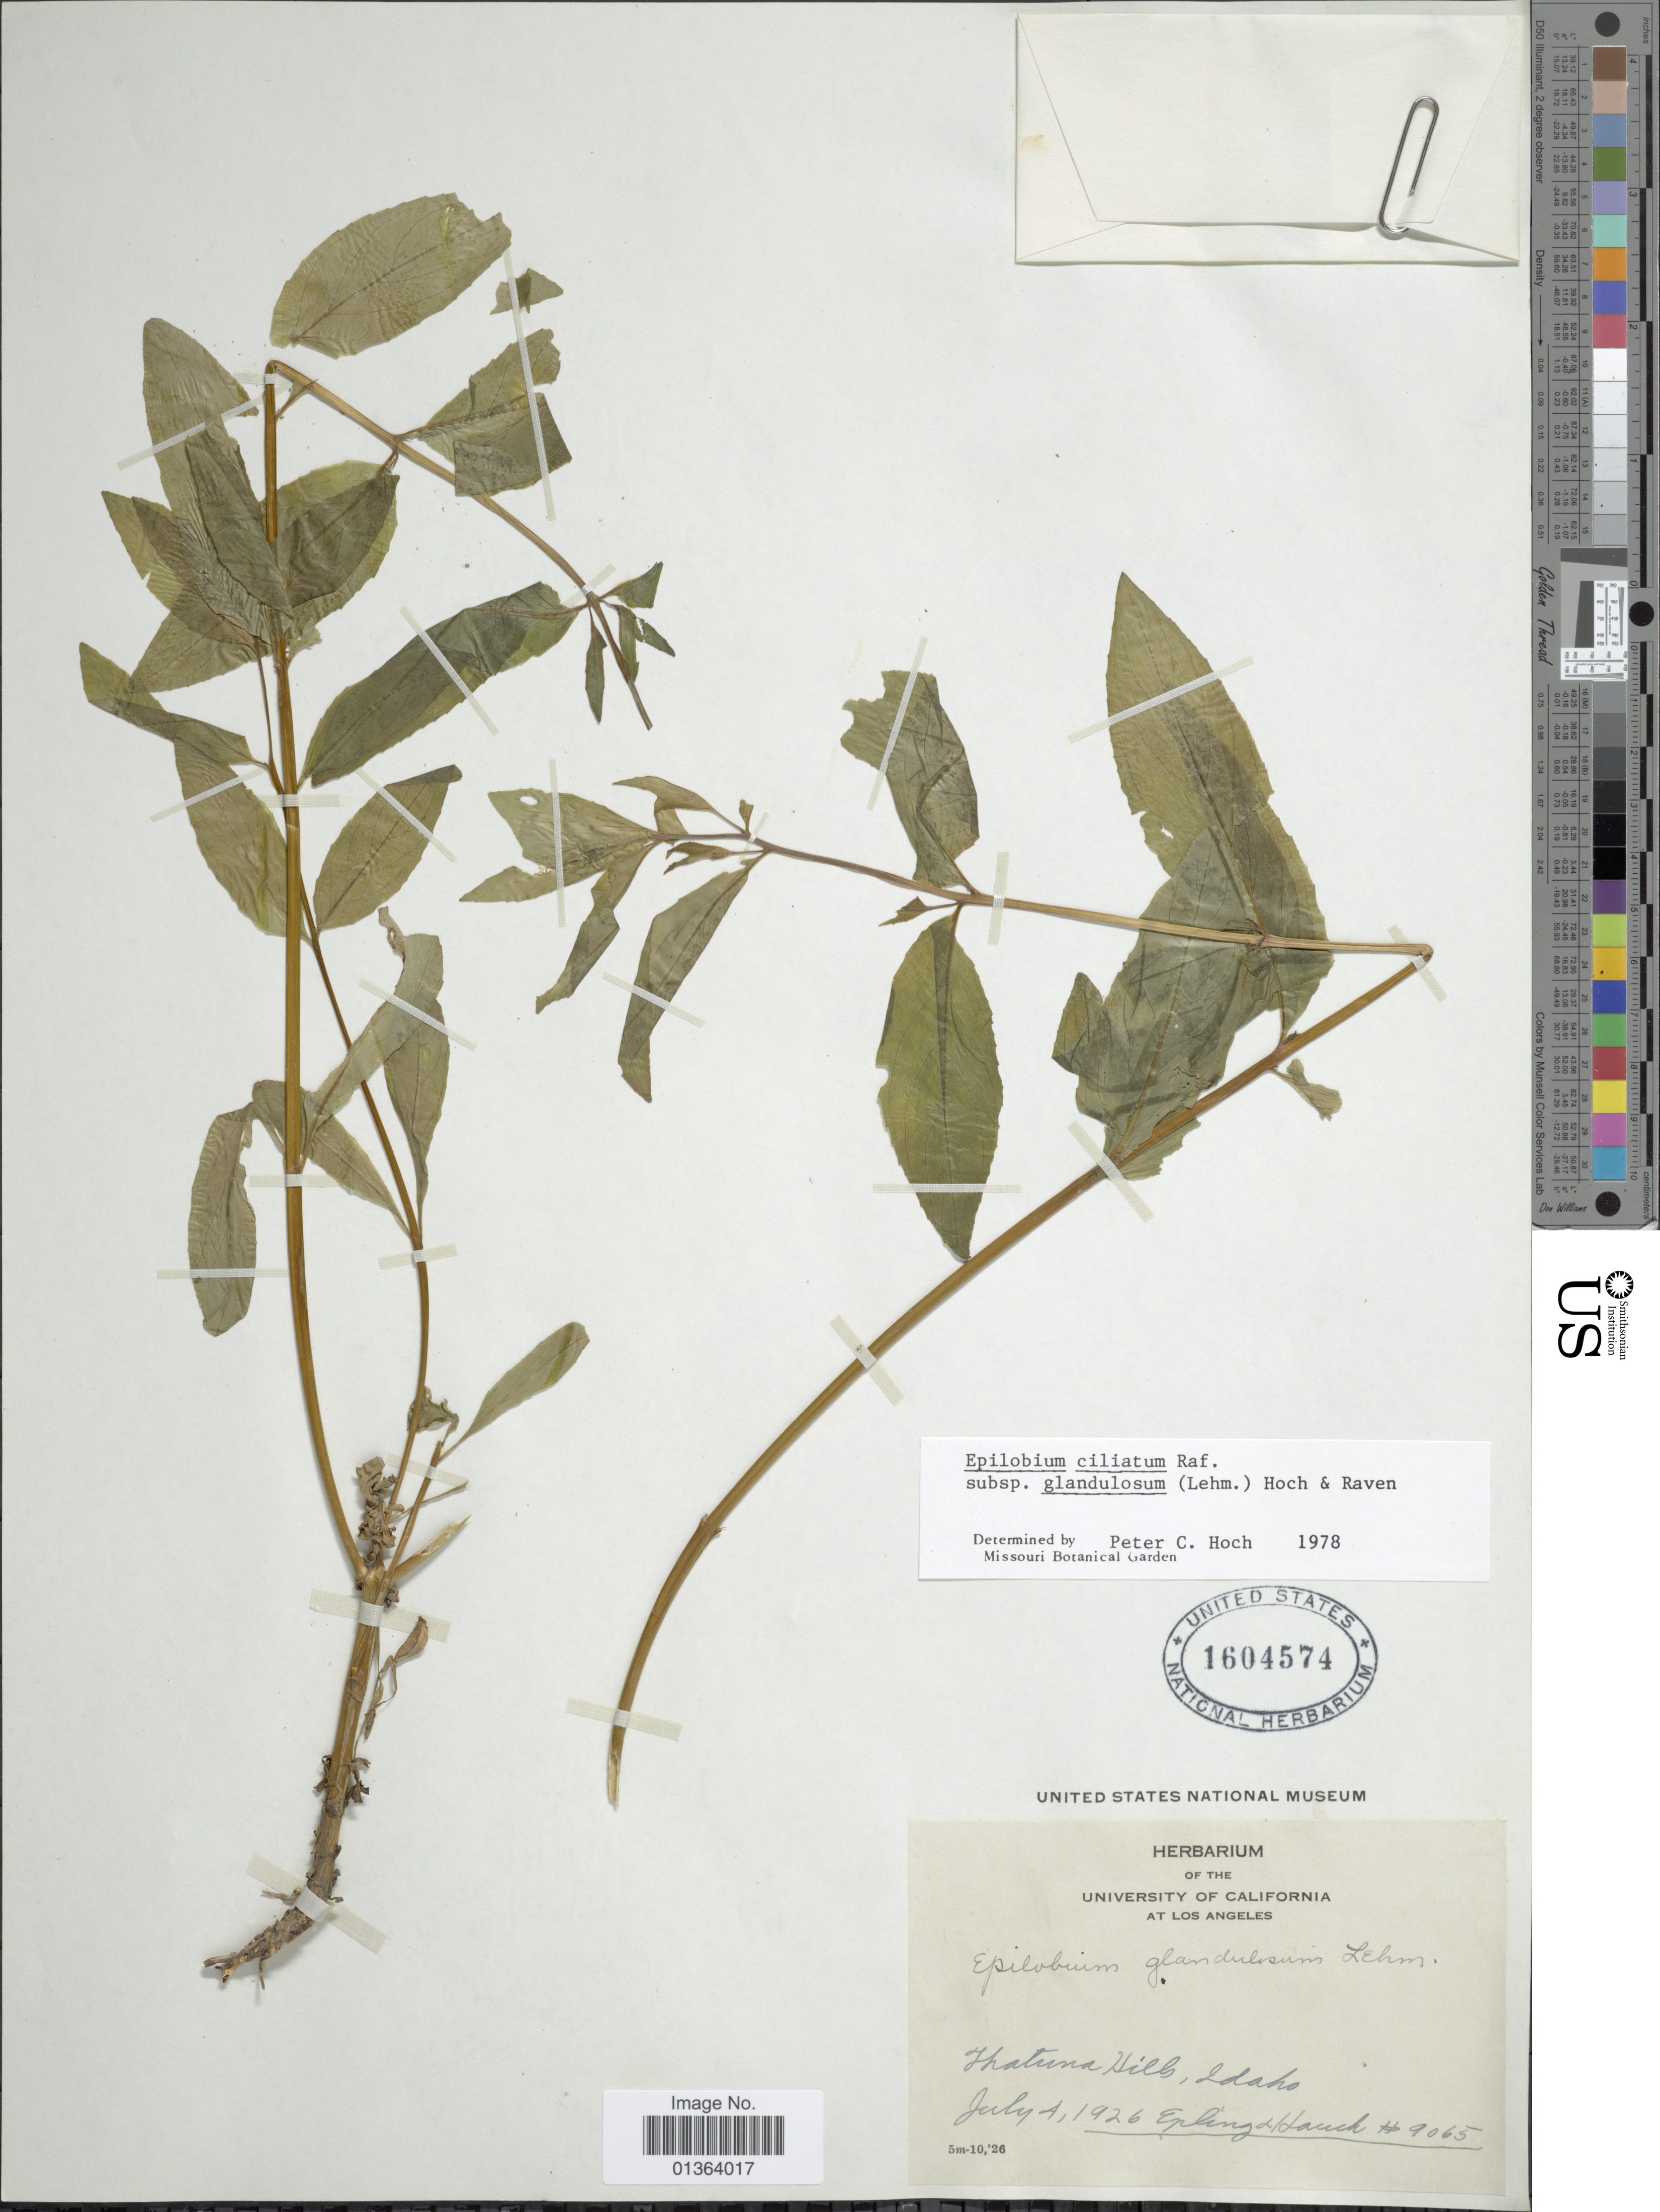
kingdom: Plantae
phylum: Tracheophyta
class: Magnoliopsida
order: Myrtales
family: Onagraceae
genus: Epilobium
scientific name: Epilobium ciliatum subsp. glandulosum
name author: (Lehm.) Hoch & P.H. Raven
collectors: -- Epling & -. Hauch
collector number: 9065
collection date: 1926-07-04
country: United States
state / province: Idaho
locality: Thatuna Hills.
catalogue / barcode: US 1604574